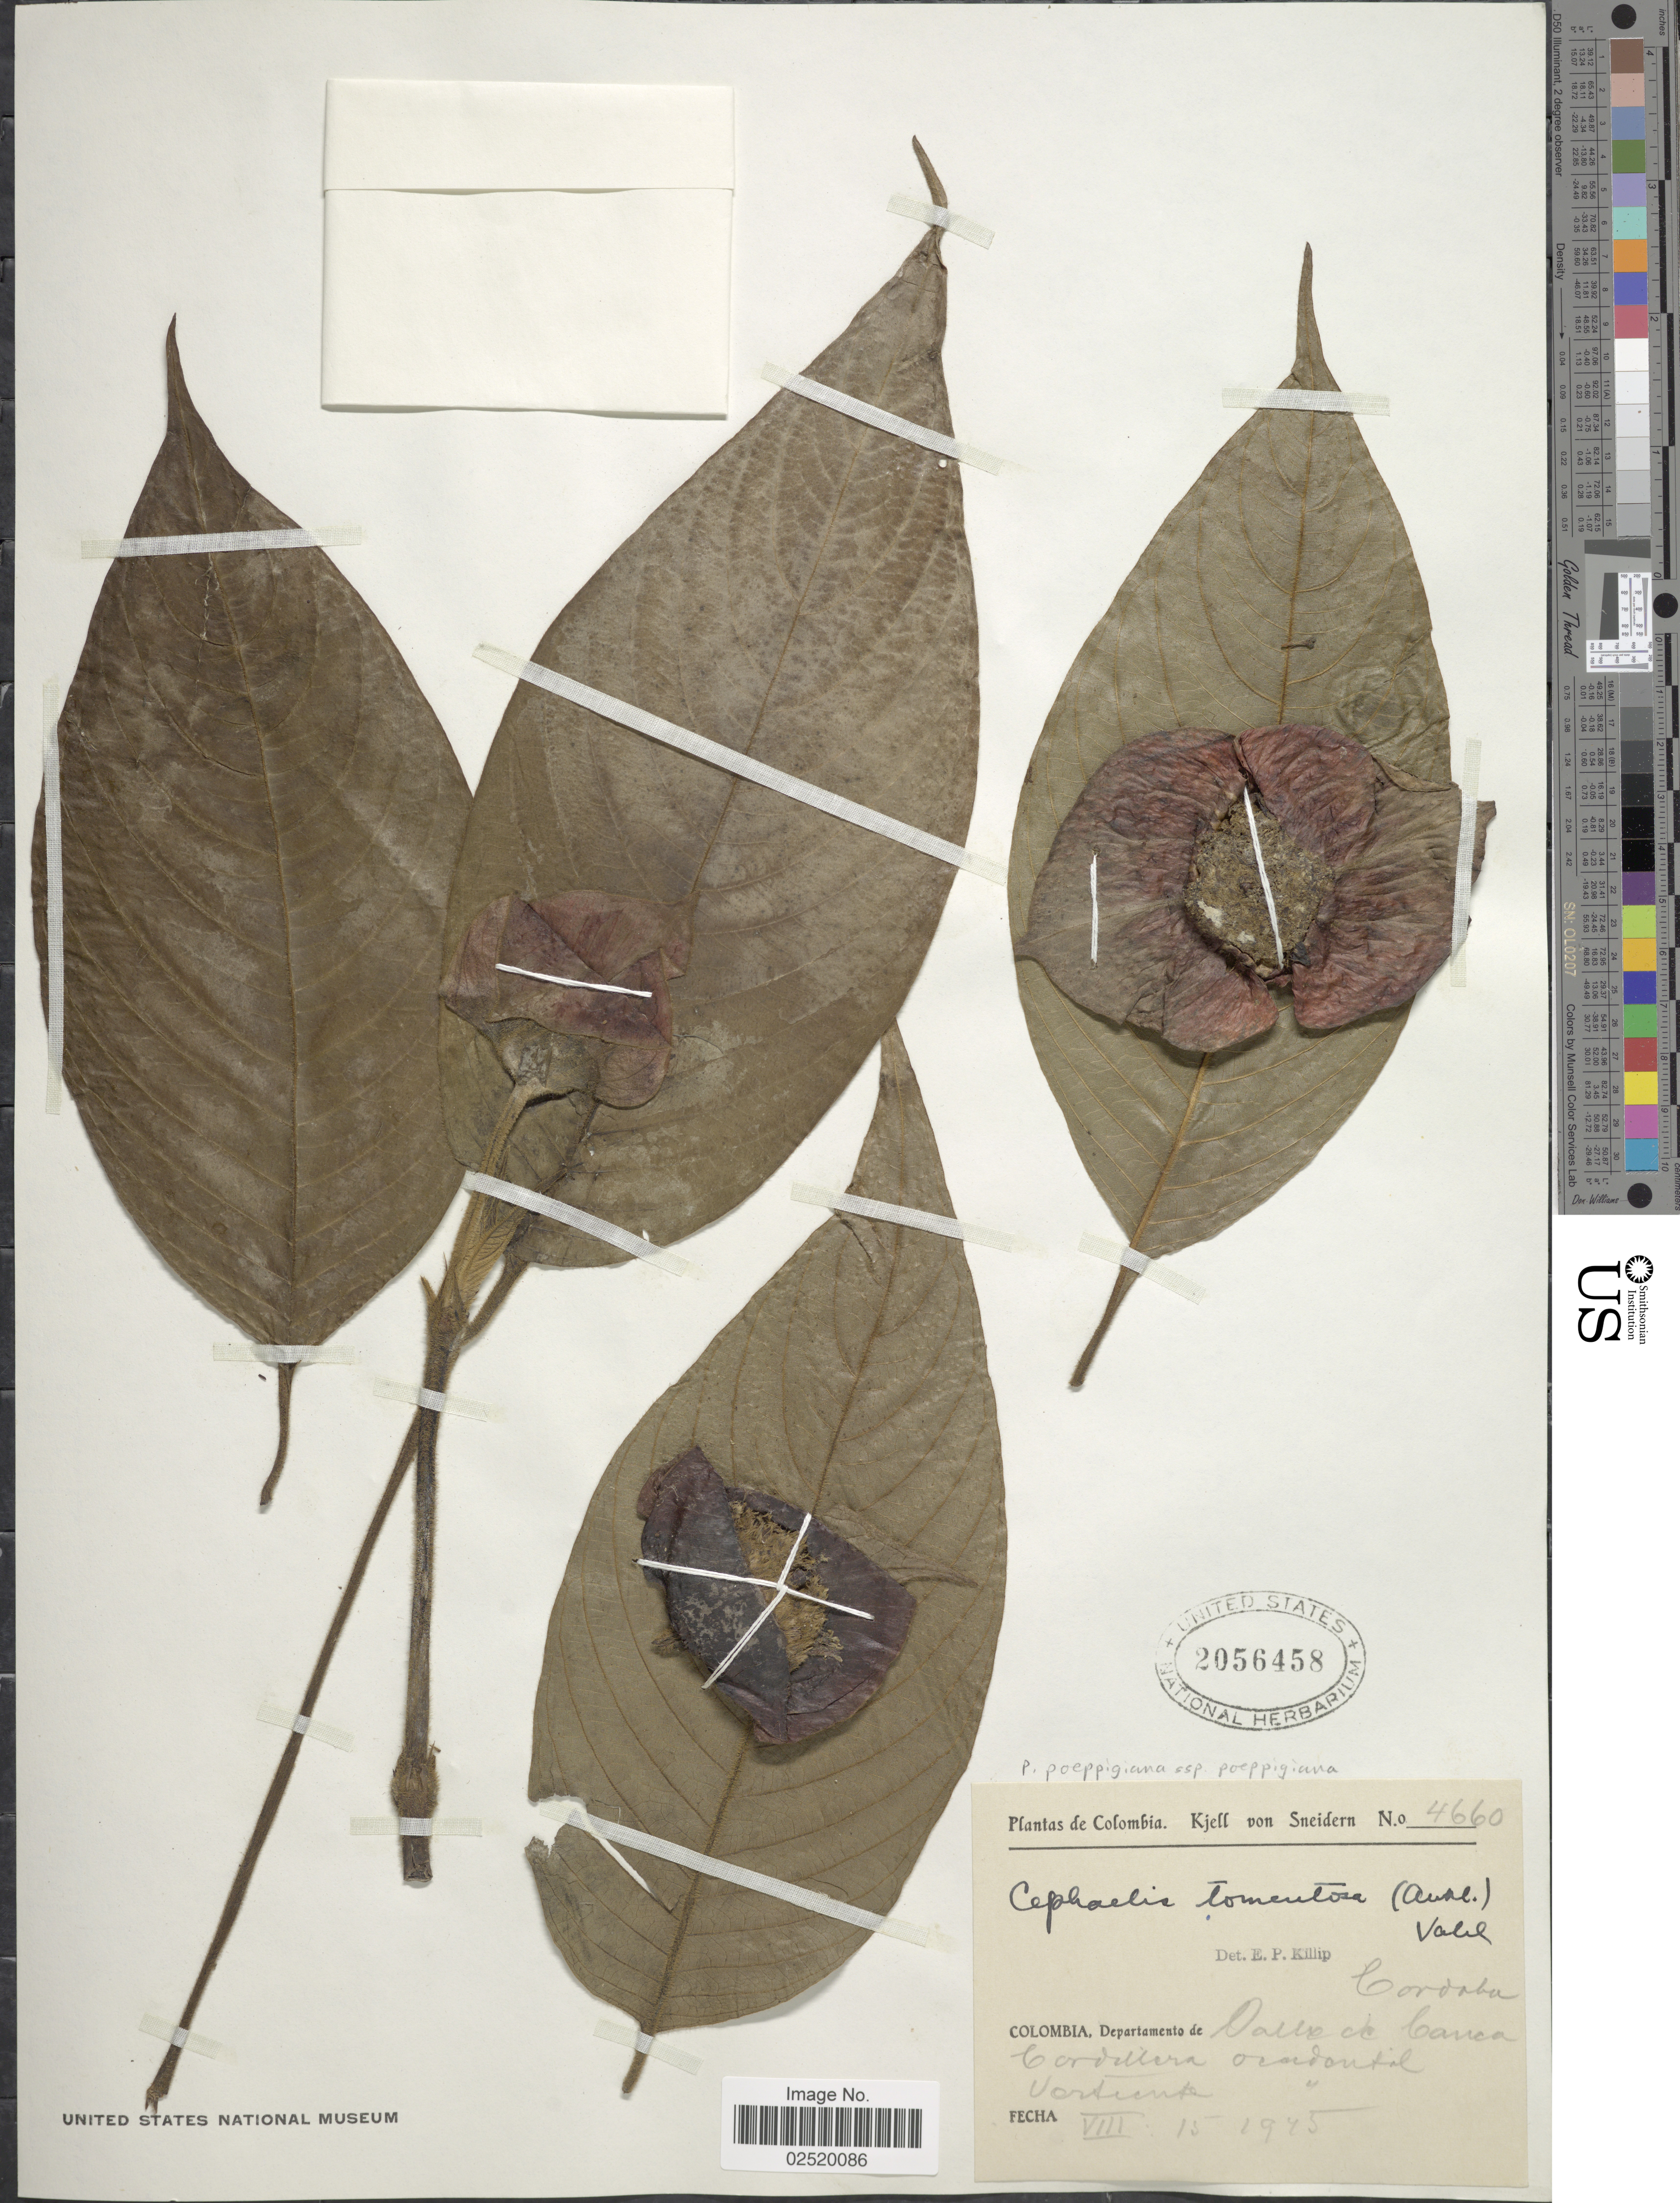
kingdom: Plantae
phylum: Tracheophyta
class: Magnoliopsida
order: Gentianales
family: Rubiaceae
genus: Psychotria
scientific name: Psychotria poeppigiana subsp. poeppigiana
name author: Müll. Arg.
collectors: K. von Sneidern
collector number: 4660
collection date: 1945-08-15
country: Colombia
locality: Colombia, Departamento de Dalle de Canca, Cordillera occidental vertiente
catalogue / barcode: US 2056458